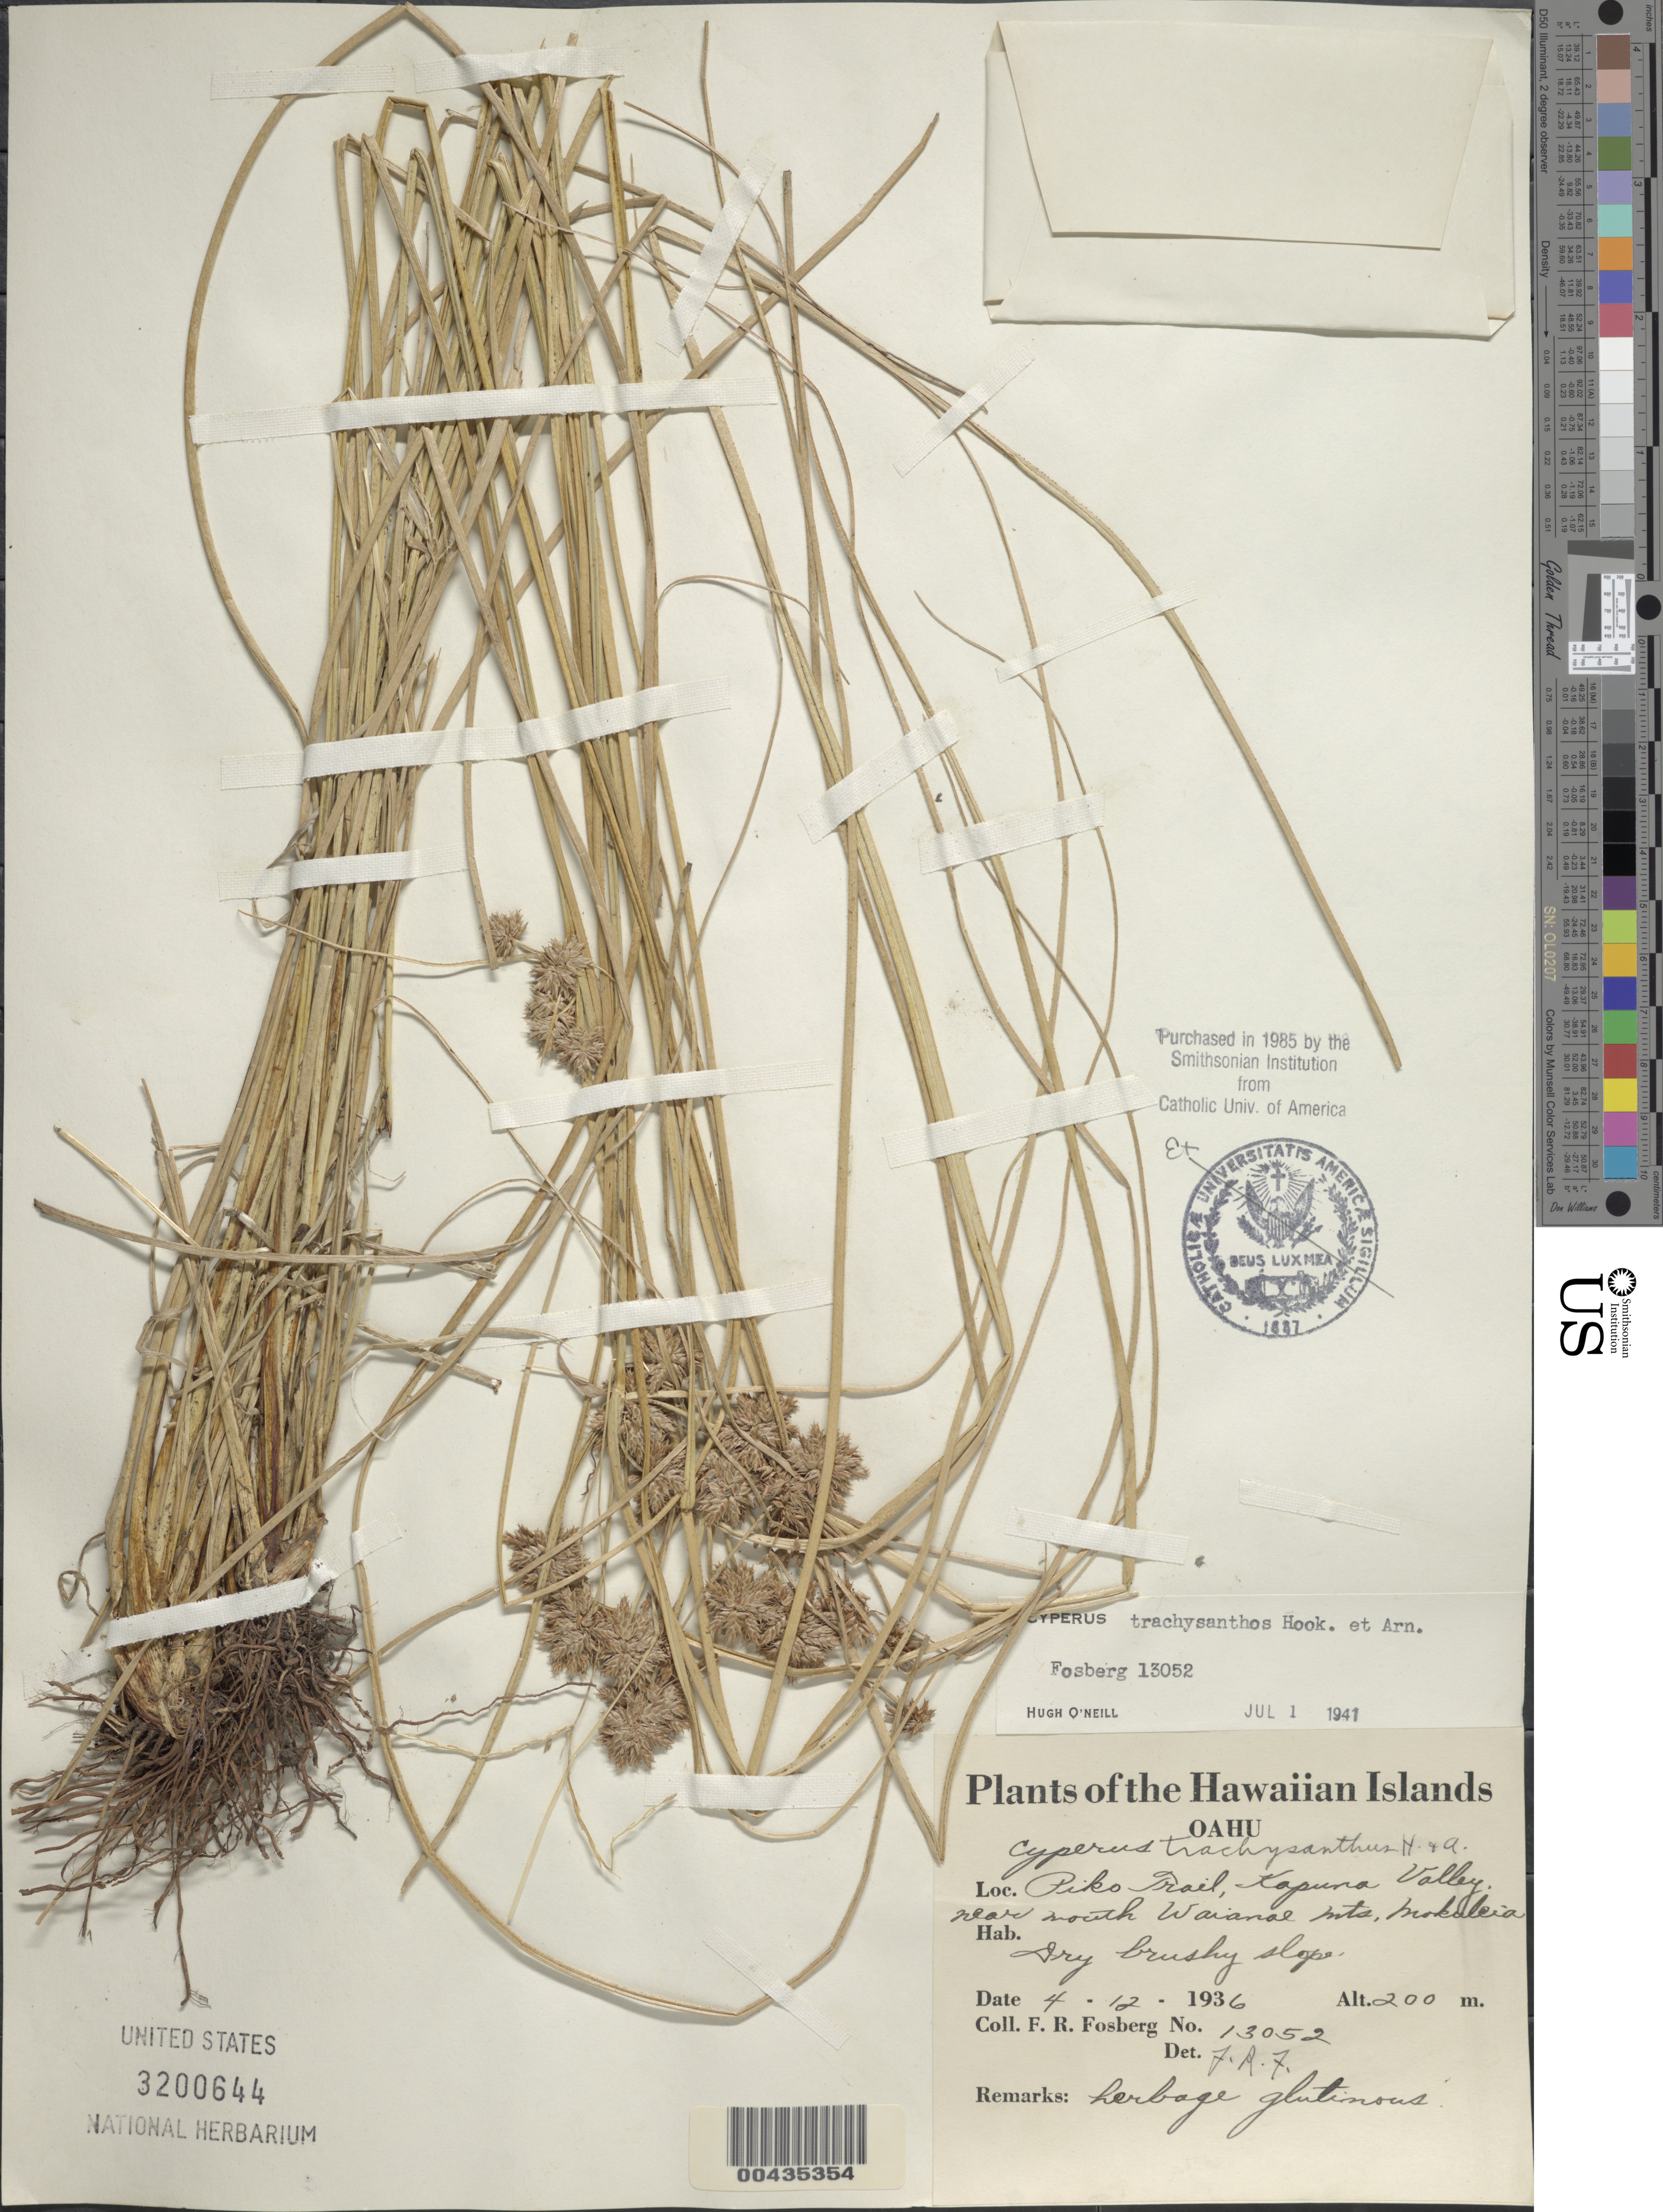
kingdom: Plantae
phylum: Tracheophyta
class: Liliopsida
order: Poales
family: Cyperaceae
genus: Cyperus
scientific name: Cyperus trachysanthos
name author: Hook. & Arn.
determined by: Fosberg, F. R.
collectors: F. R. Fosberg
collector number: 13052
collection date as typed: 12 Apr 1936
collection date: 1936-04-12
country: United States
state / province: Hawaii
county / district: Honolulu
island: Oahu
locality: Piko Trail, Kapuna Valley, near mouth of Waianae Mountains, Mokuleia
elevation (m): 200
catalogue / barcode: US 3200644